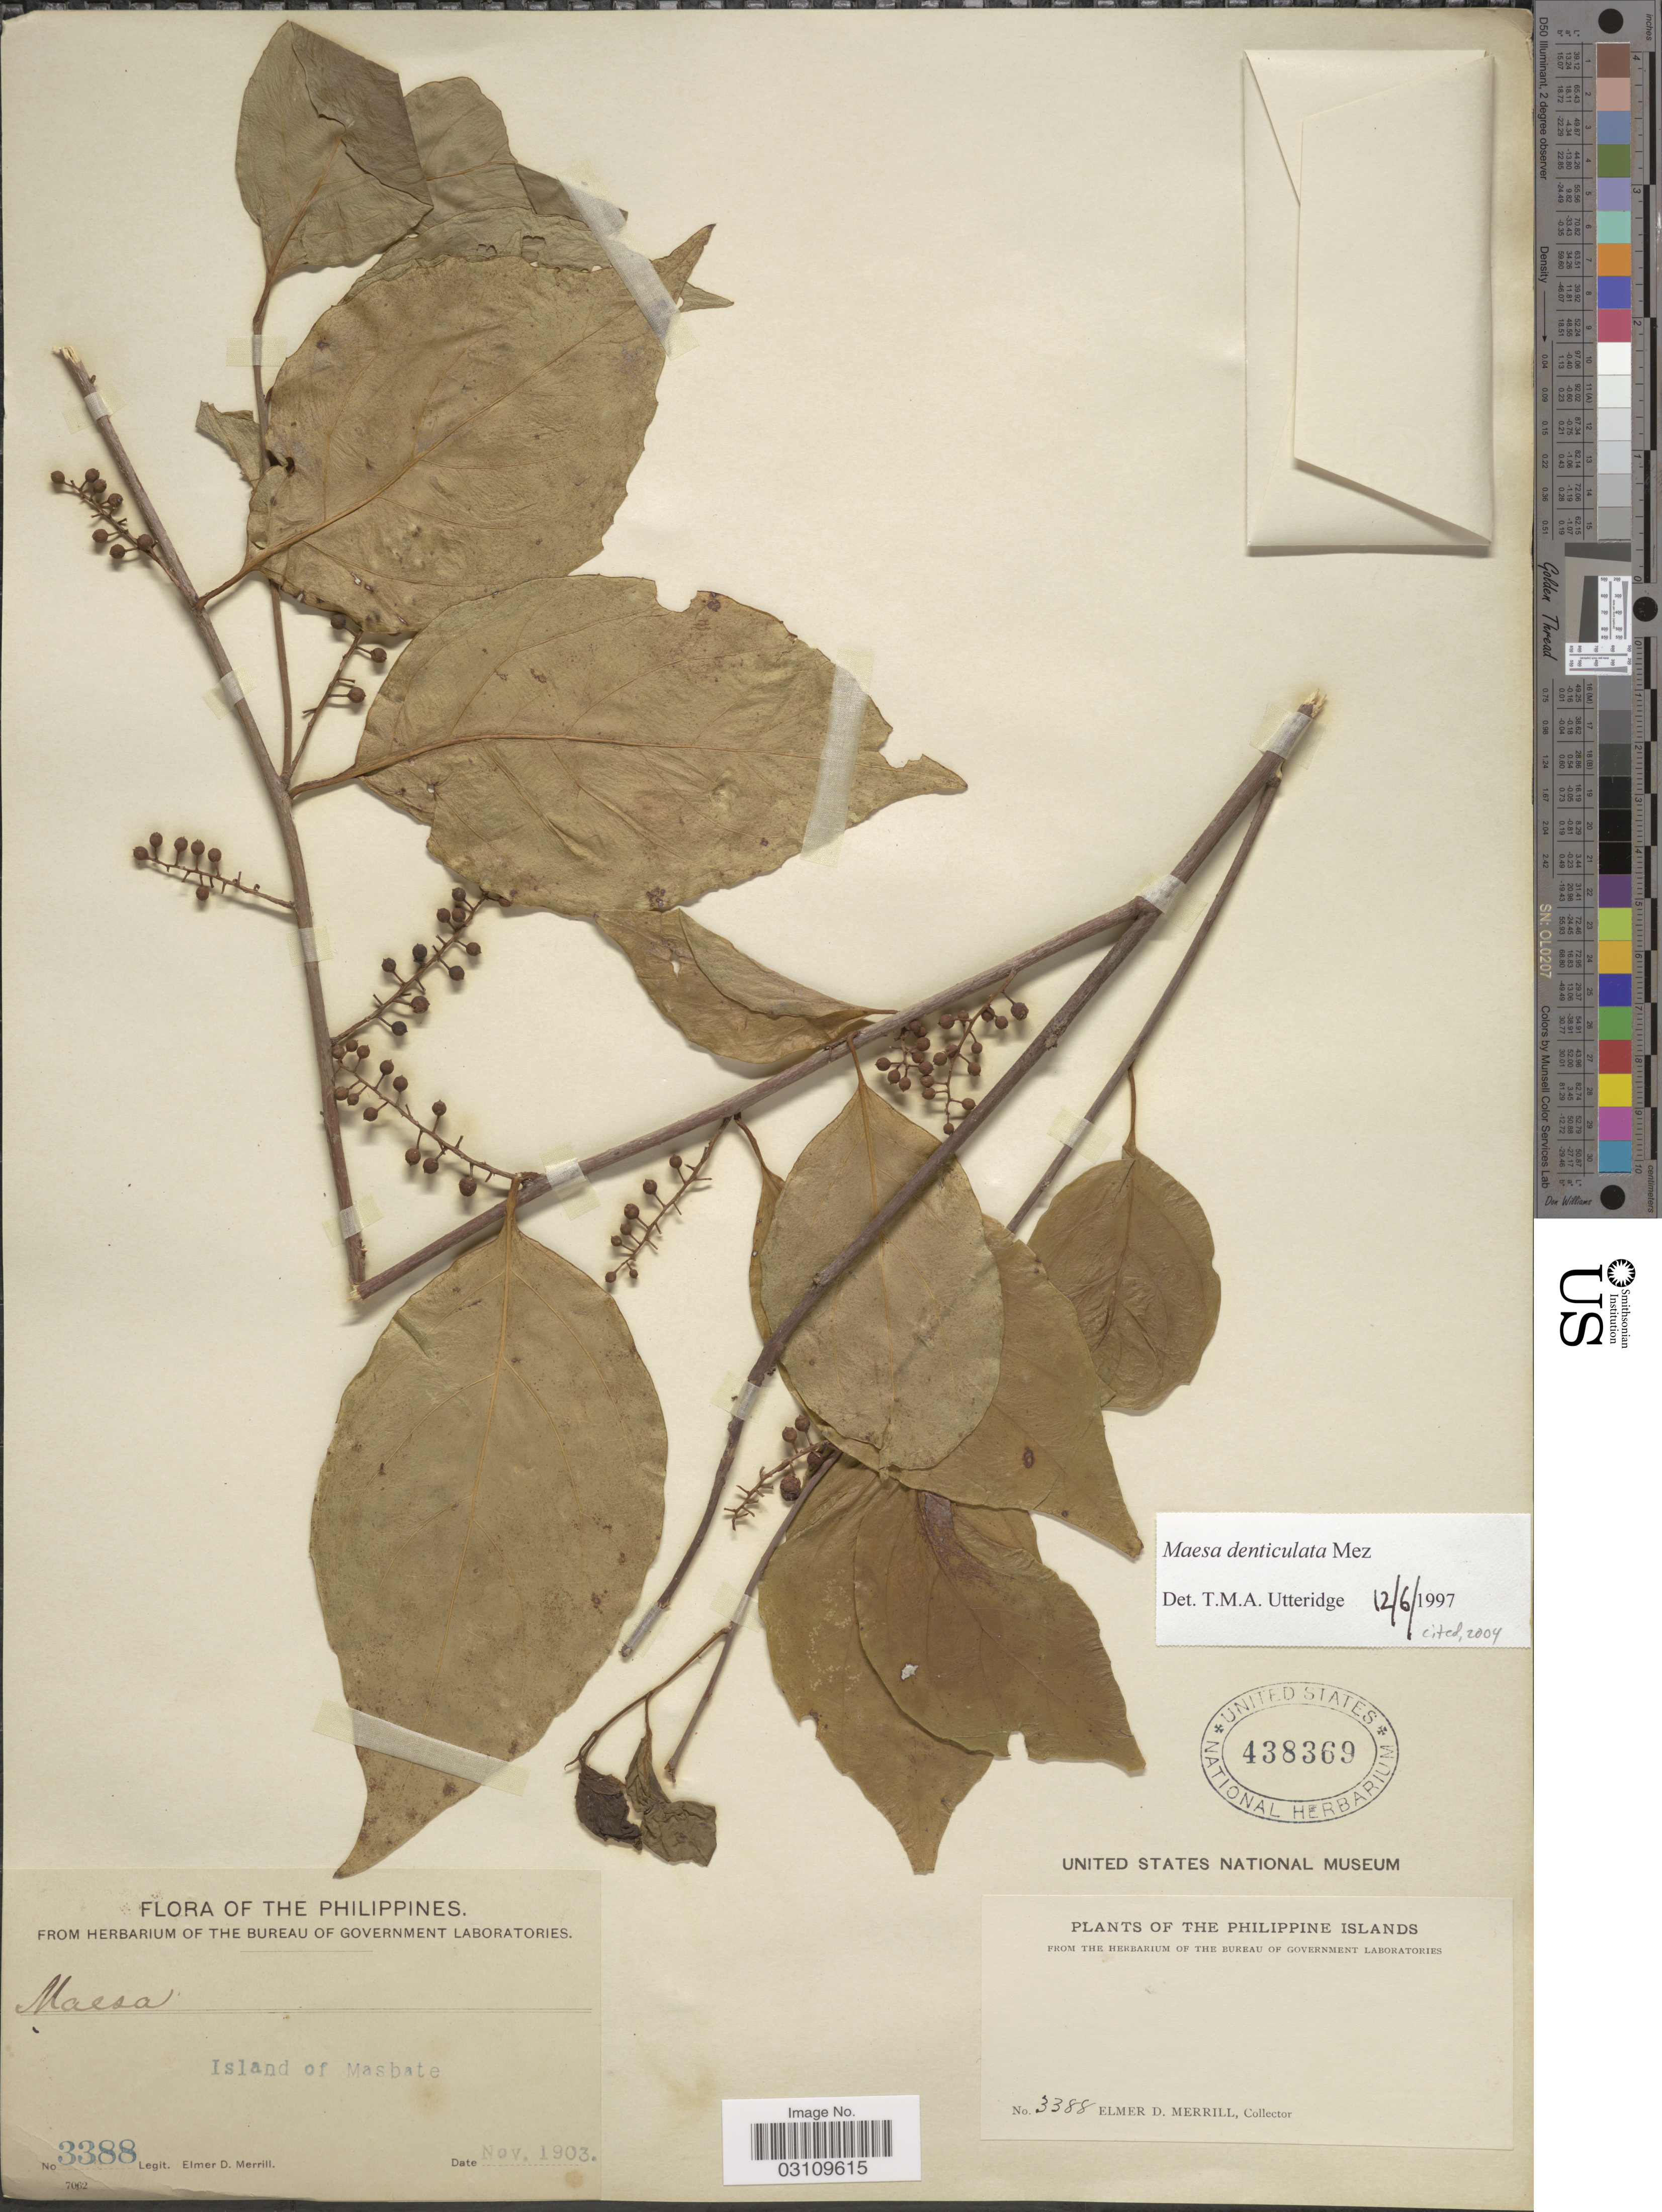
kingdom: Plantae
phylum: Tracheophyta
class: Magnoliopsida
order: Ericales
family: Primulaceae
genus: Maesa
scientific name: Maesa denticulata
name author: Mez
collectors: E. D. Merrill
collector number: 3388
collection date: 1903-11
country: Philippines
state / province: Bicol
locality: Island of Masbate.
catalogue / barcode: US 438369